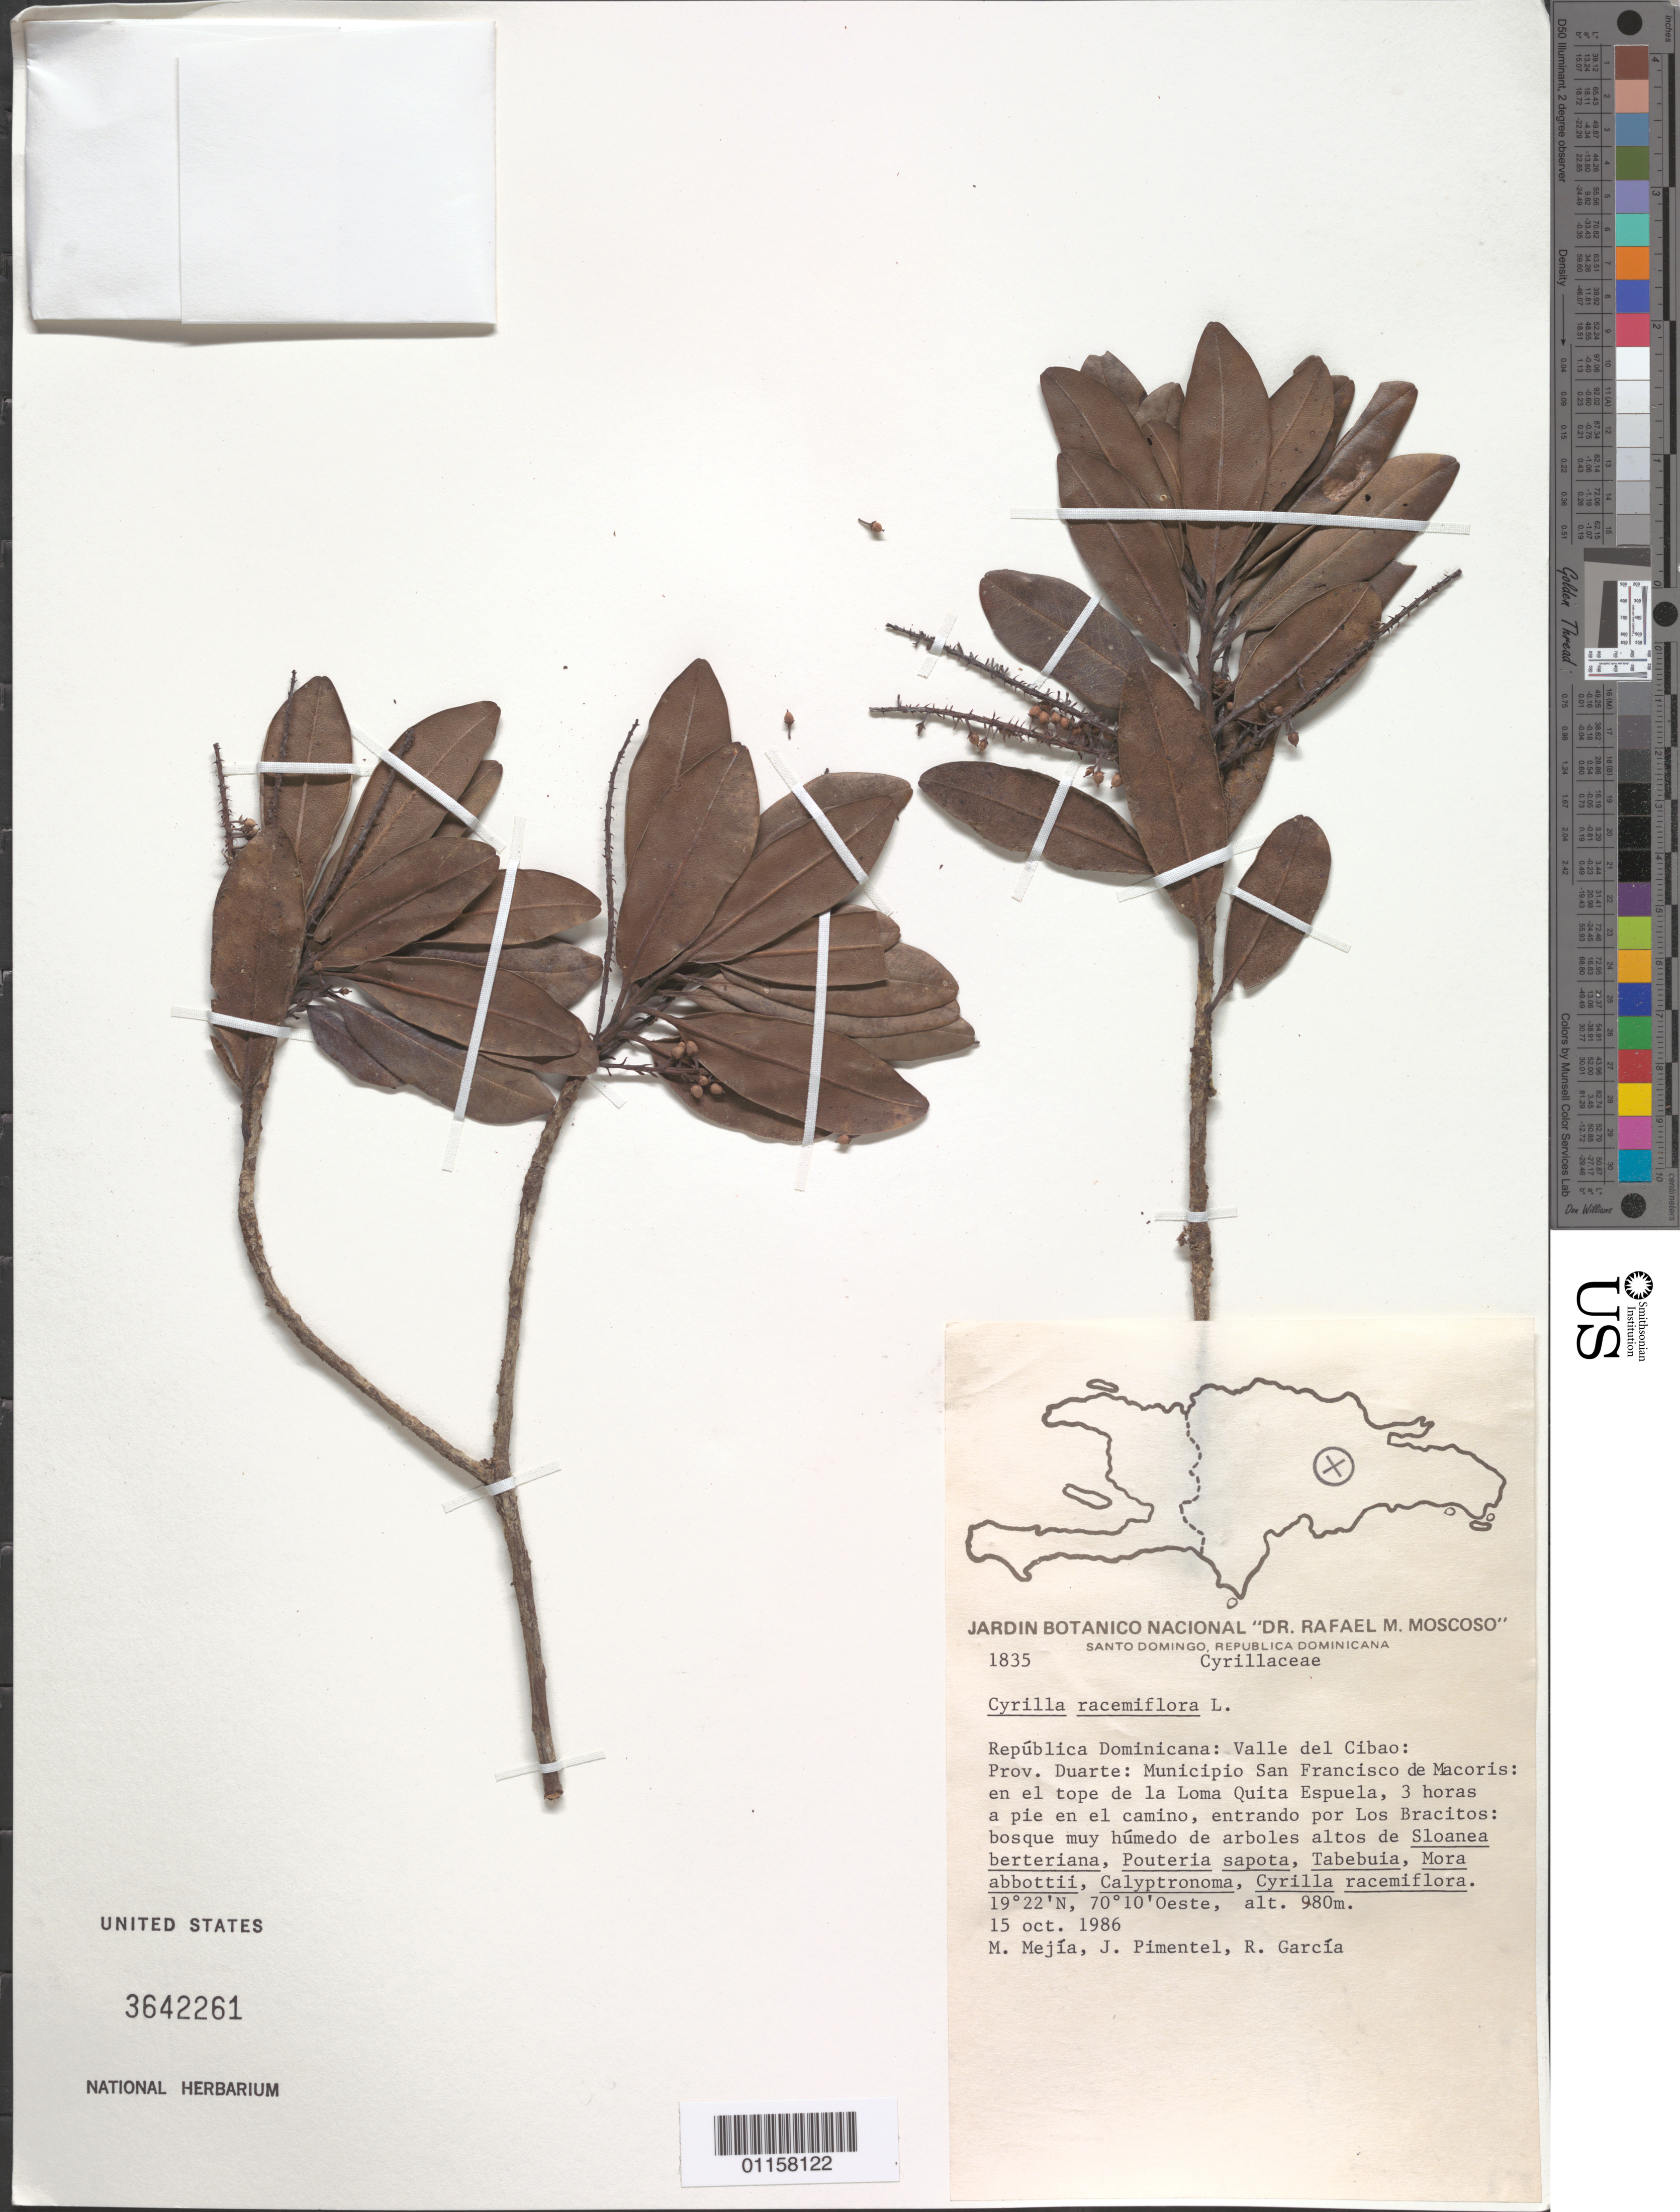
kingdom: Plantae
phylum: Tracheophyta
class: Magnoliopsida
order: Ericales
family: Cyrillaceae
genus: Cyrilla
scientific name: Cyrilla racemiflora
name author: L.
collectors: M. Mejia, J. Pimentel & R. G. García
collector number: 1835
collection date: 1986-10-15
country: Dominican Republic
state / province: Duarte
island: Hispaniola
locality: Valle del Cibao; Municipio San Francisco de Macoris; en el tope de la Loma Quita Espuela, 3 horas a pie en el camino, entrando por Los Bracitos.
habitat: Bosque muy húmedo de arboles altos de Sloanea berteriana, Pouteria sapota, Tabebuia, Mora abbottii, Calyptronoma, Cyrilla racemiflora.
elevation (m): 980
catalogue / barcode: US 3642261